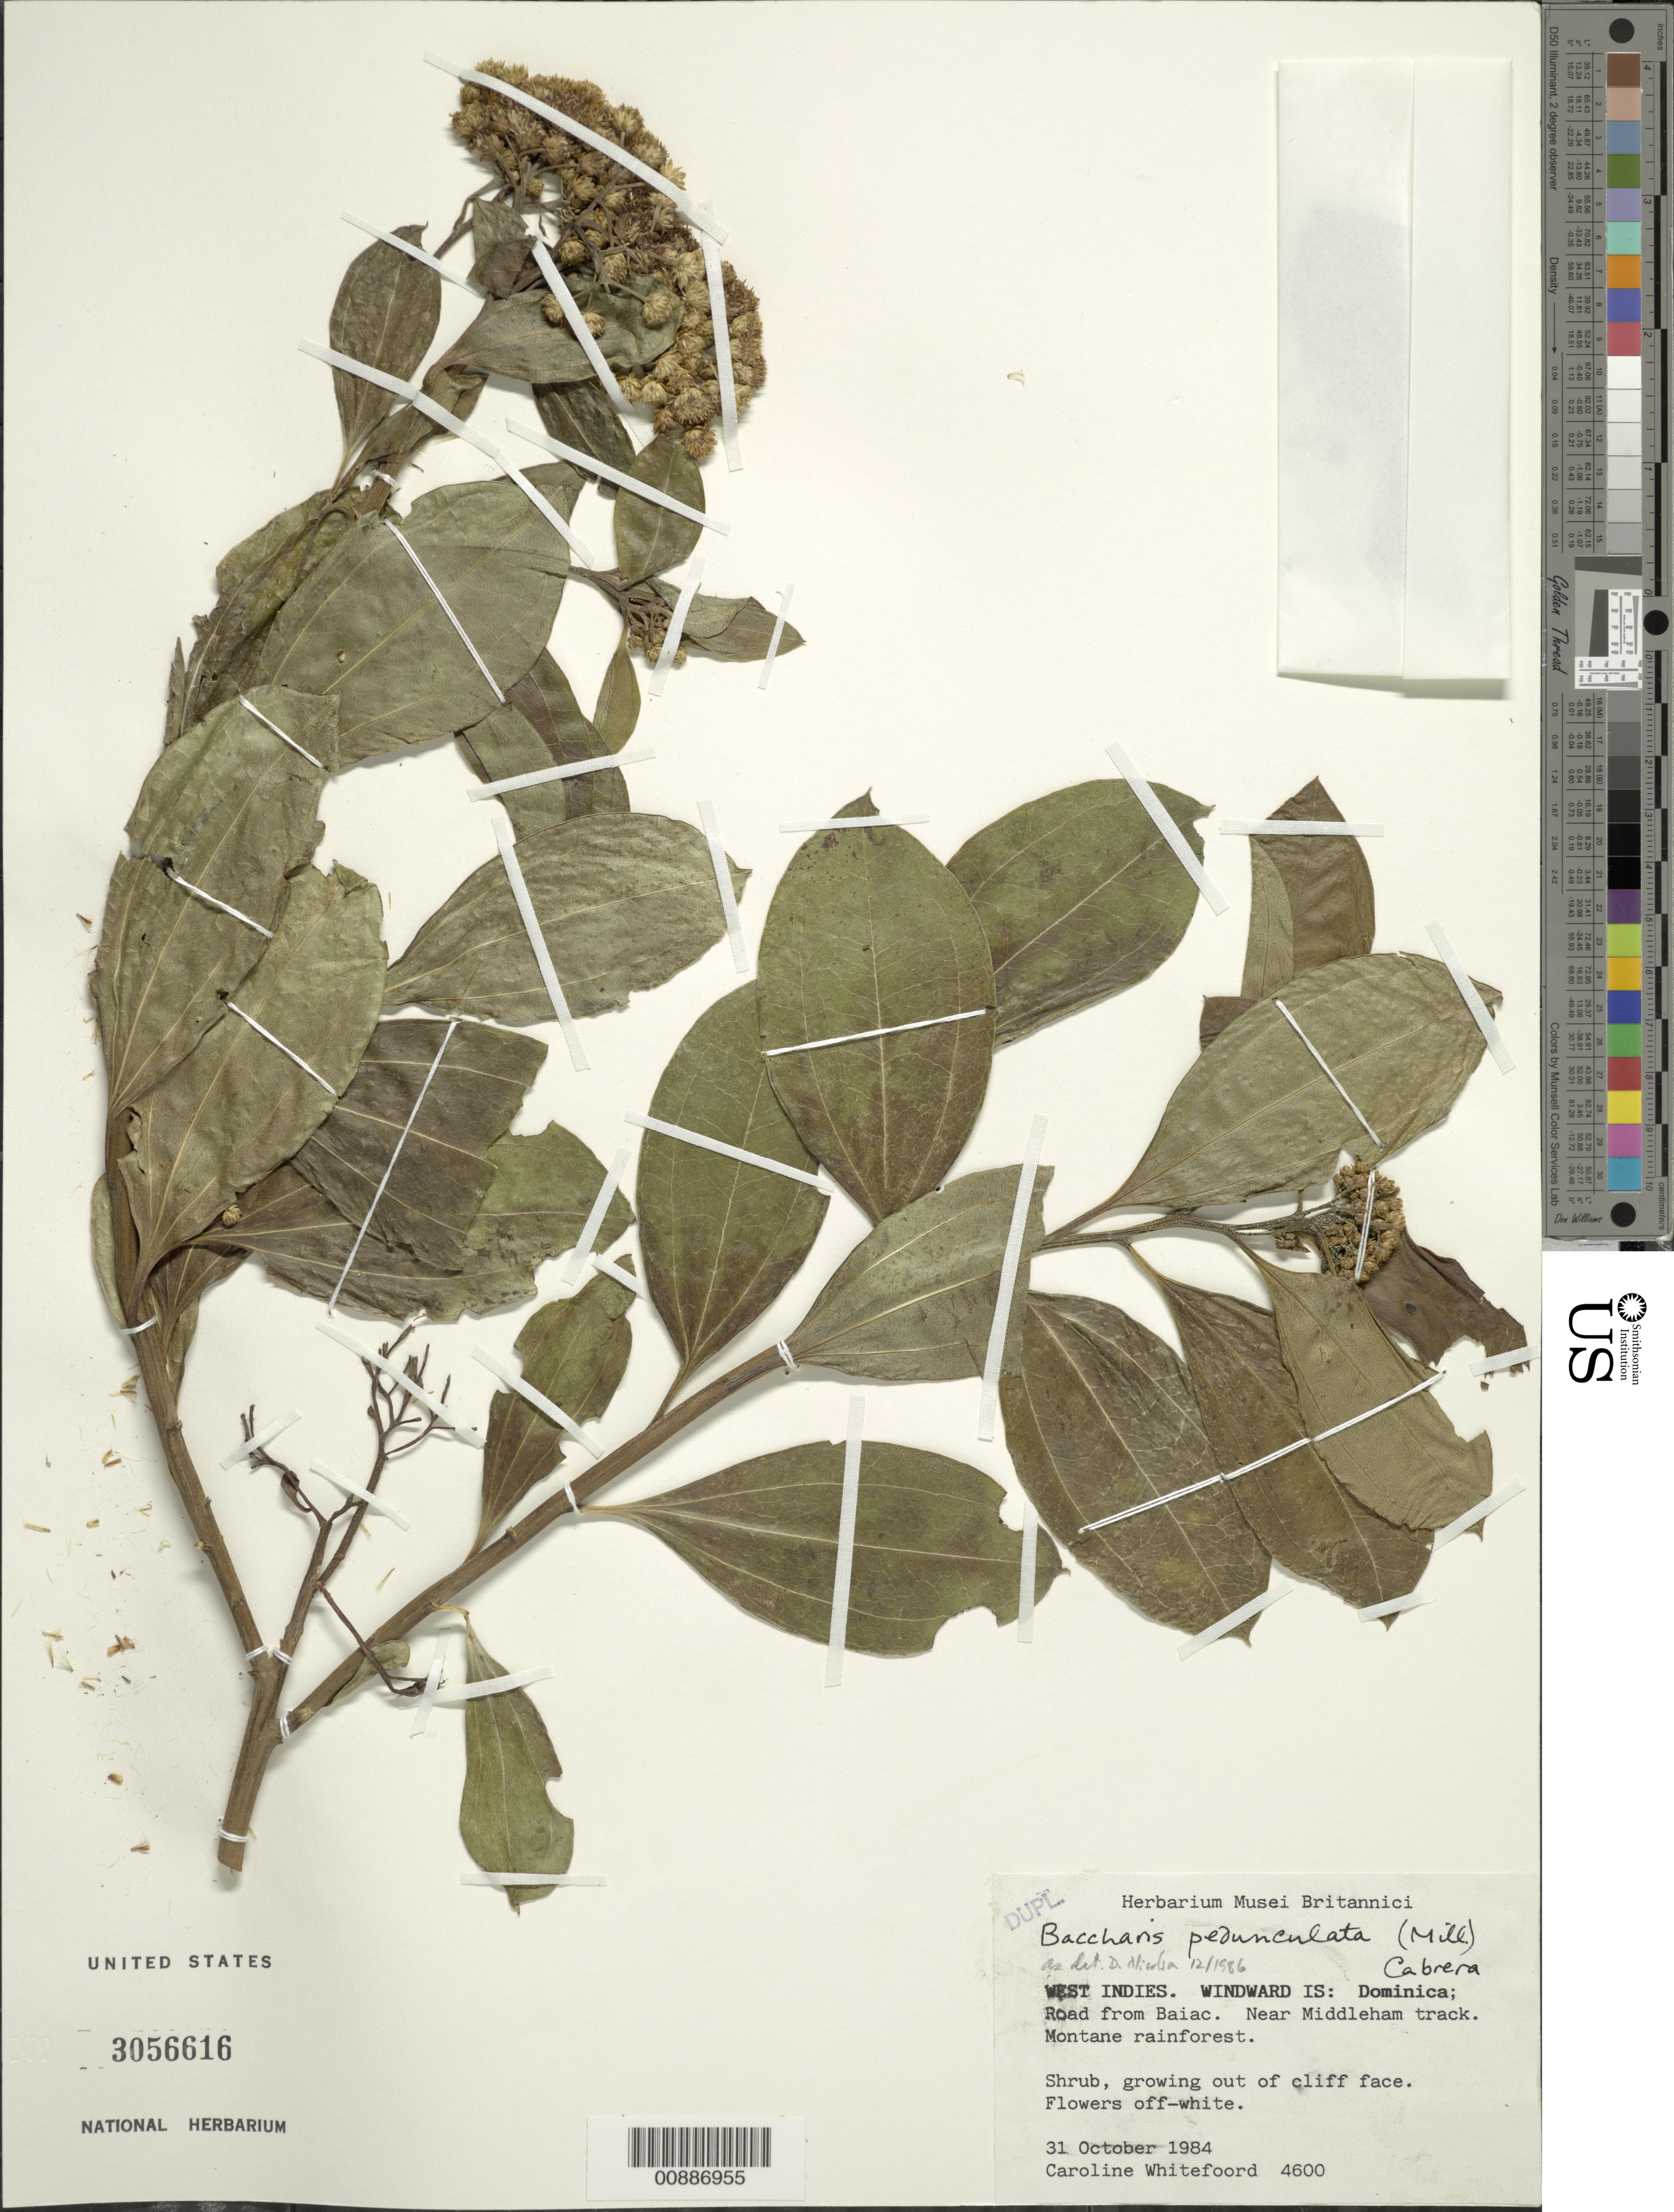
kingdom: Plantae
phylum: Tracheophyta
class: Magnoliopsida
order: Asterales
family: Asteraceae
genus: Baccharis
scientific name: Baccharis pedunculata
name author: (Mill.) Cabrera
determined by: Nicolson, Dan H.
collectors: C. Whitefoord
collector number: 4600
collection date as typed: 31 Oct 1984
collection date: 1984-10-31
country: Dominica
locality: Road from Baiac. Near Middleham track.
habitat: Montane rainforest, growing out of cliff face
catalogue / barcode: US 3056616